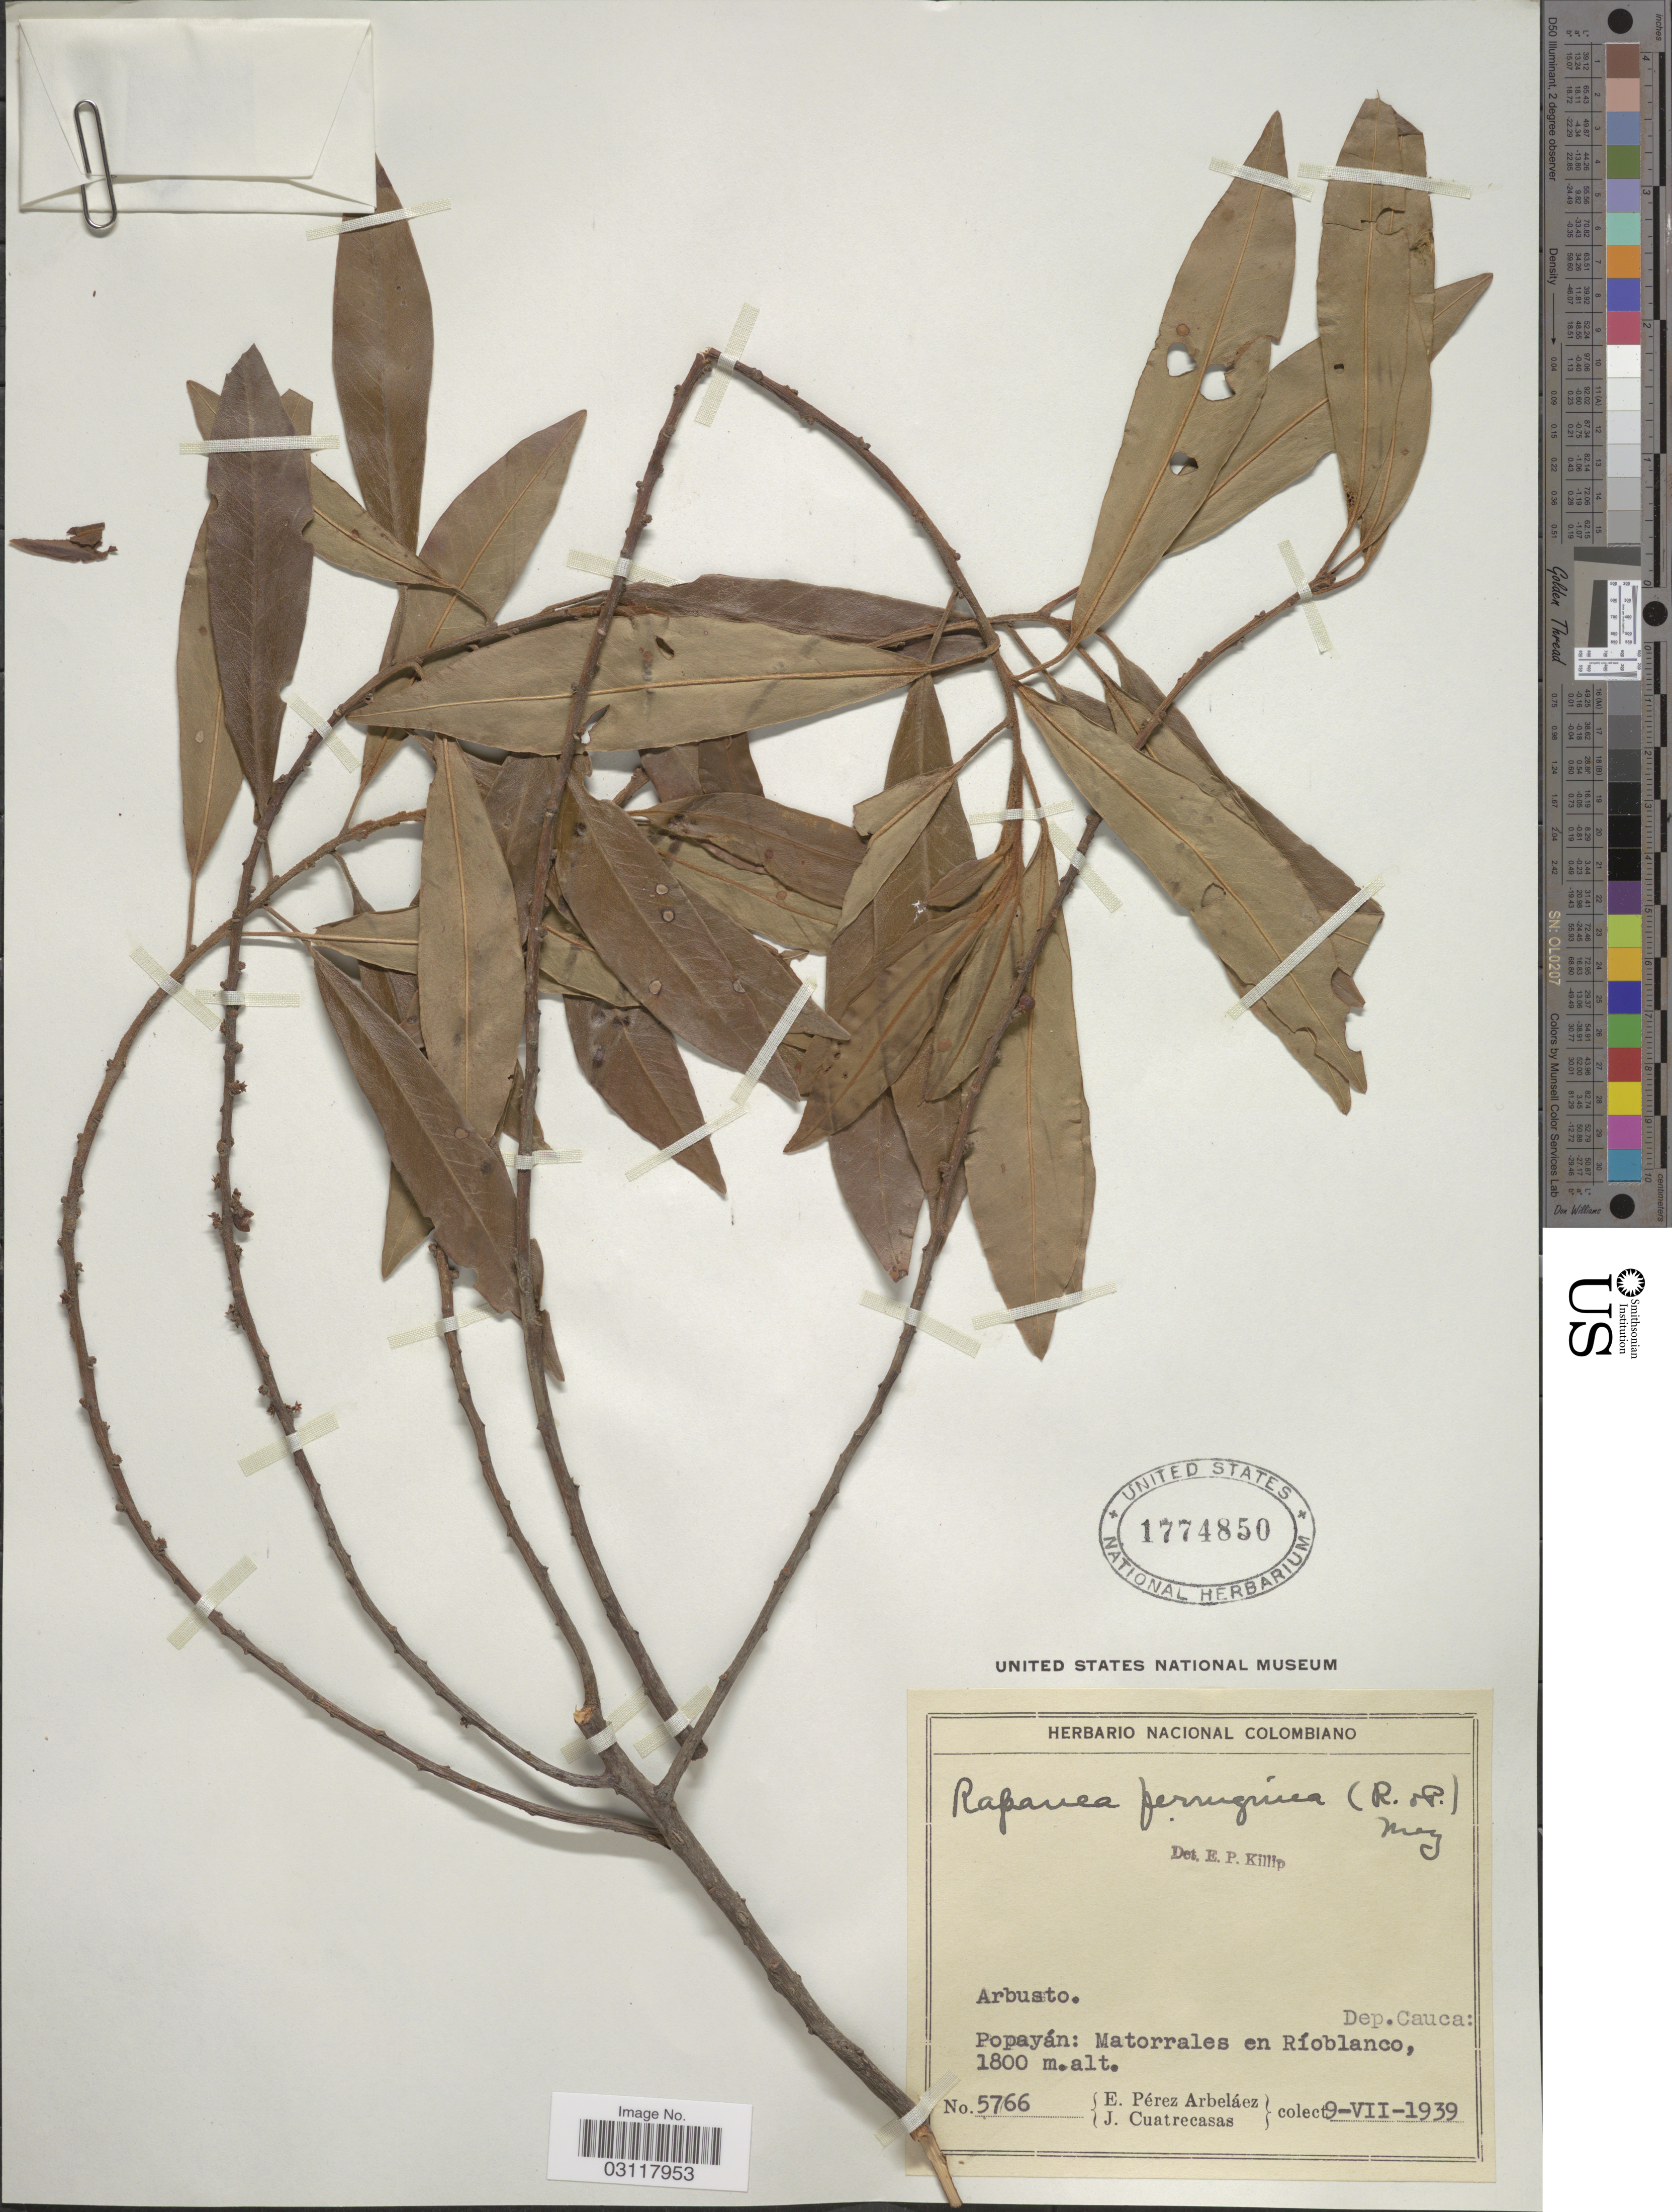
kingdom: Plantae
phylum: Tracheophyta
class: Magnoliopsida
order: Ericales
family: Primulaceae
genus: Rapanea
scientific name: Rapanea ferruginea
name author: (Ruiz & Pav.) Mez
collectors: E. Pérez Arbeláez & J. Cuatrecasas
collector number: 5766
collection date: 1939-07-09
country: Colombia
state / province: Cauca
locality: Dep. Cauca: Popayán: Matorrales en Ríoblanco.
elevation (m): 1800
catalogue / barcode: US 1774850